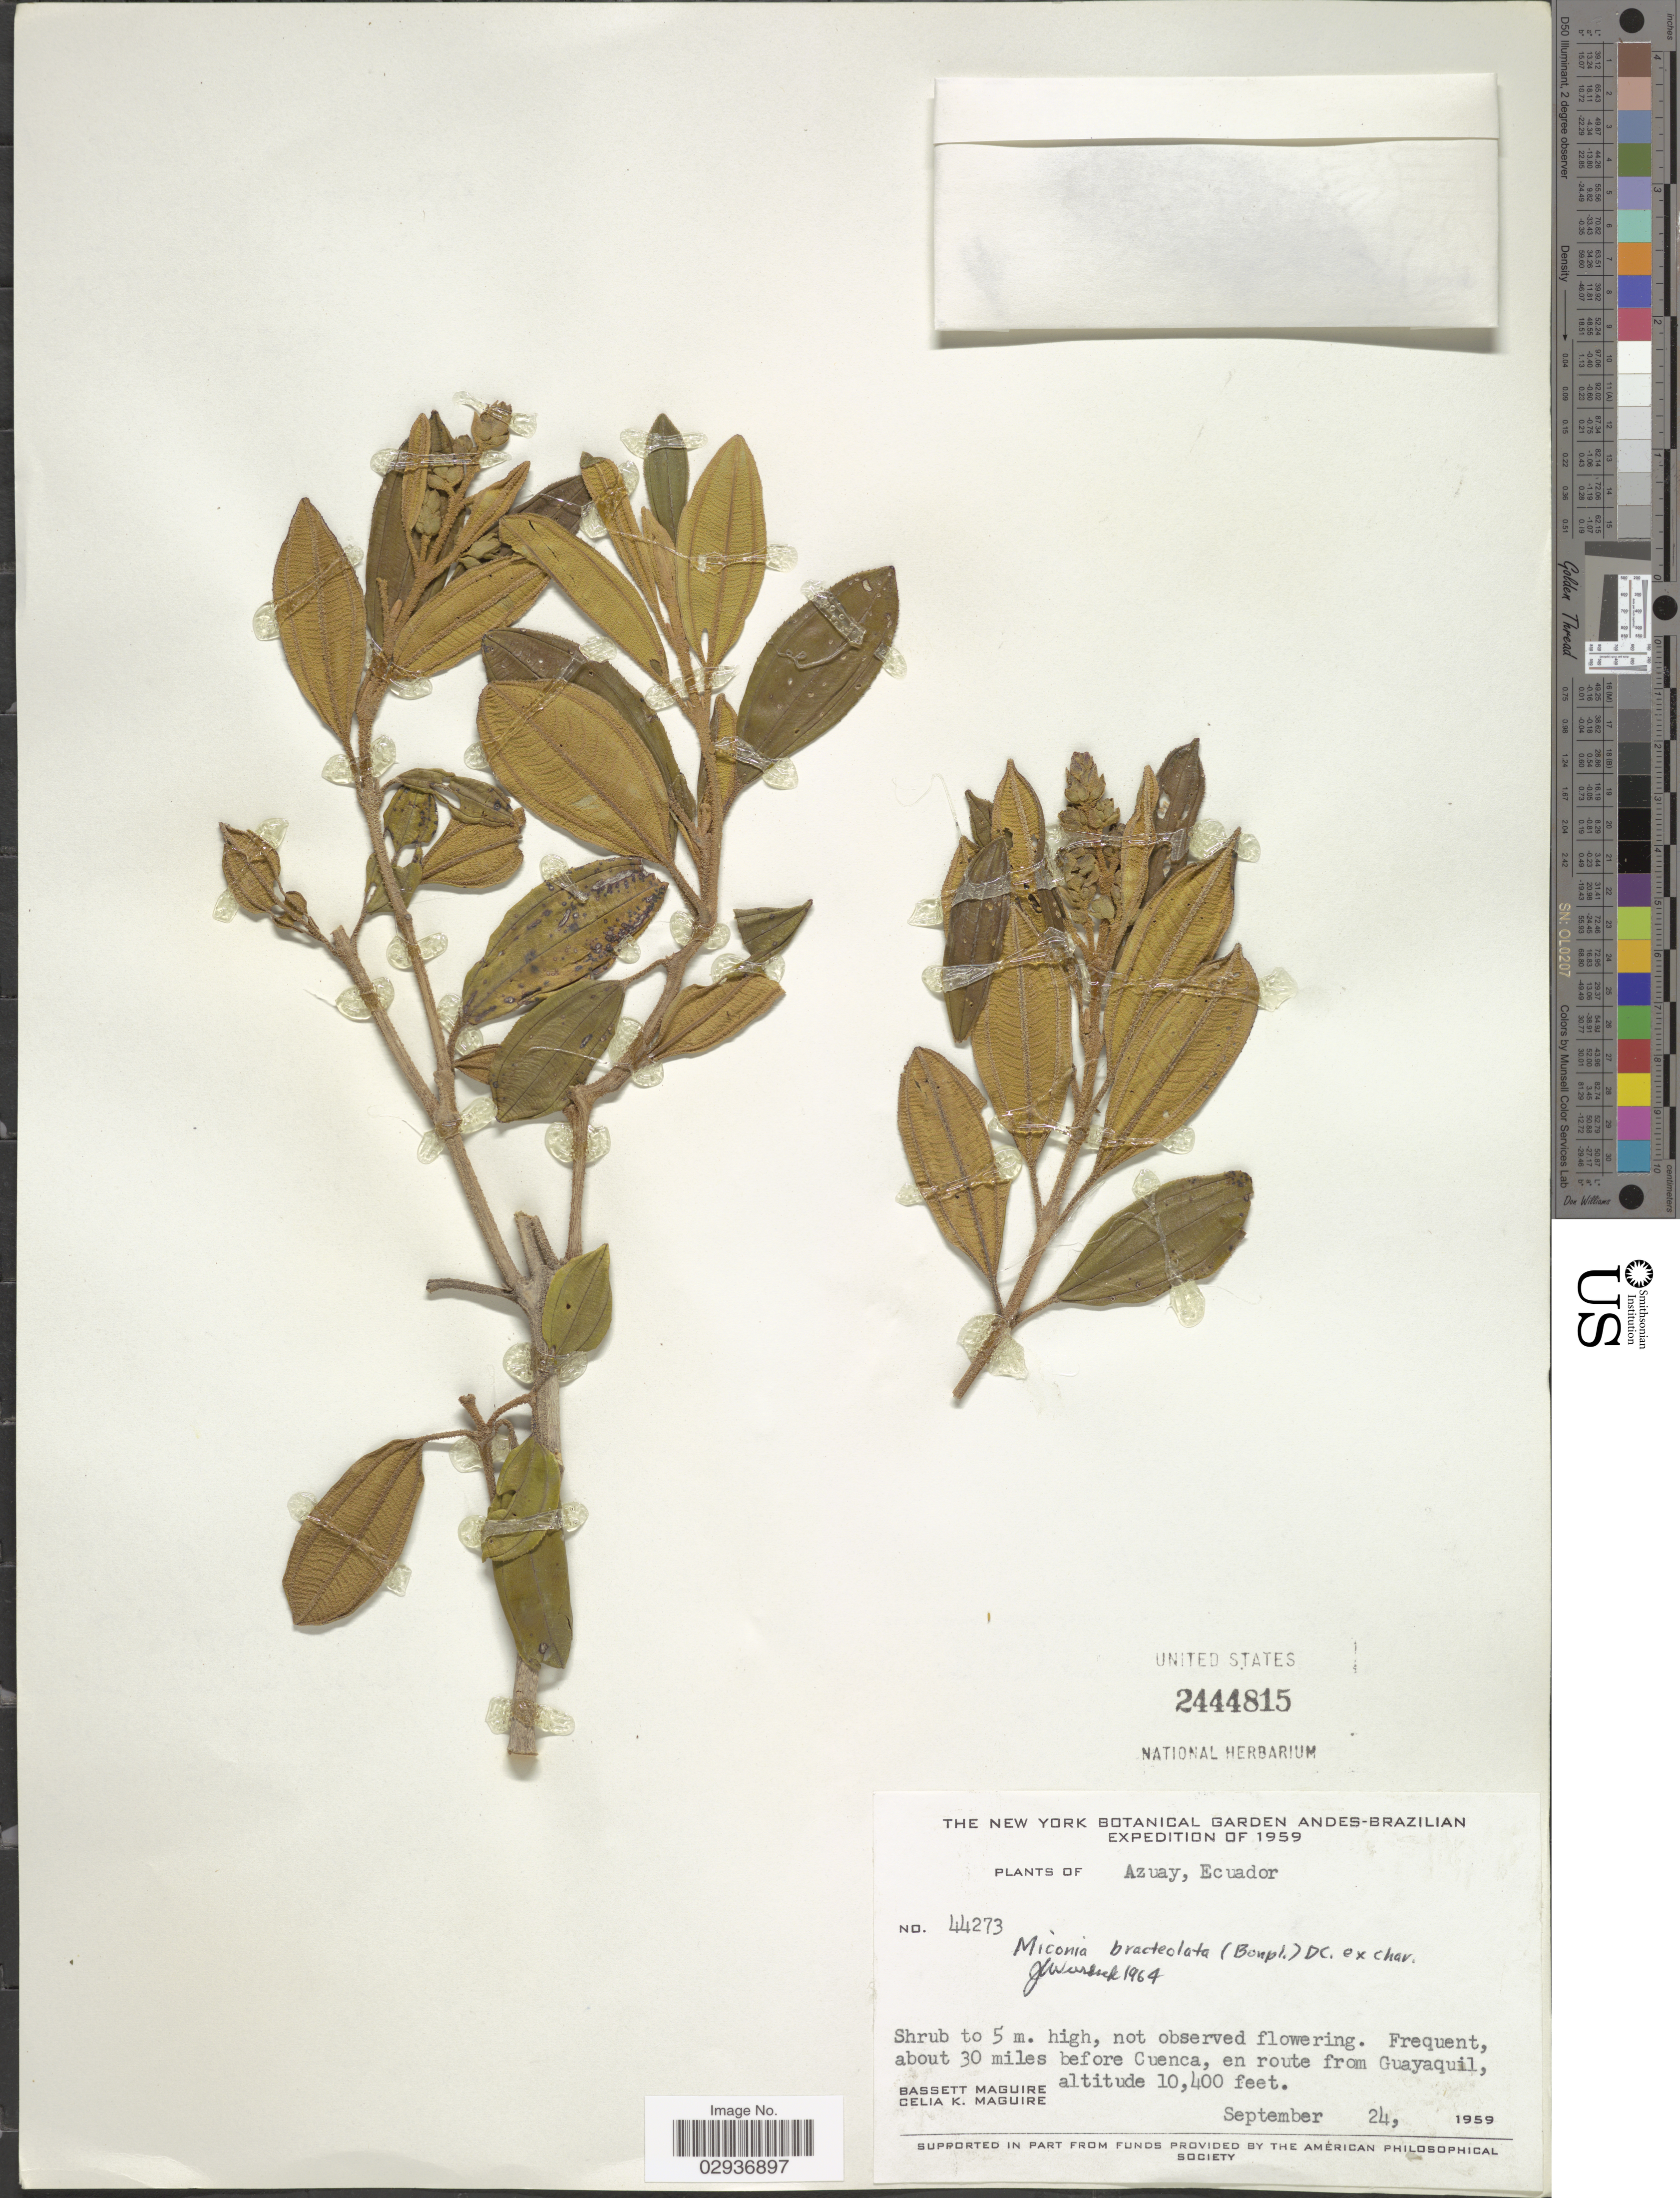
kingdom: Plantae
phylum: Tracheophyta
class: Magnoliopsida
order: Myrtales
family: Melastomataceae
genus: Miconia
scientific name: Miconia bracteolata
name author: (Bonpl.) DC.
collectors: B. Maguire & C. K. Maguire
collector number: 44273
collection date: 1959-09-24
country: Ecuador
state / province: Azuay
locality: Andes, about 30 miles before Cuenca, en route from Guayaquil.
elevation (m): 3170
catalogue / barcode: US 2444815